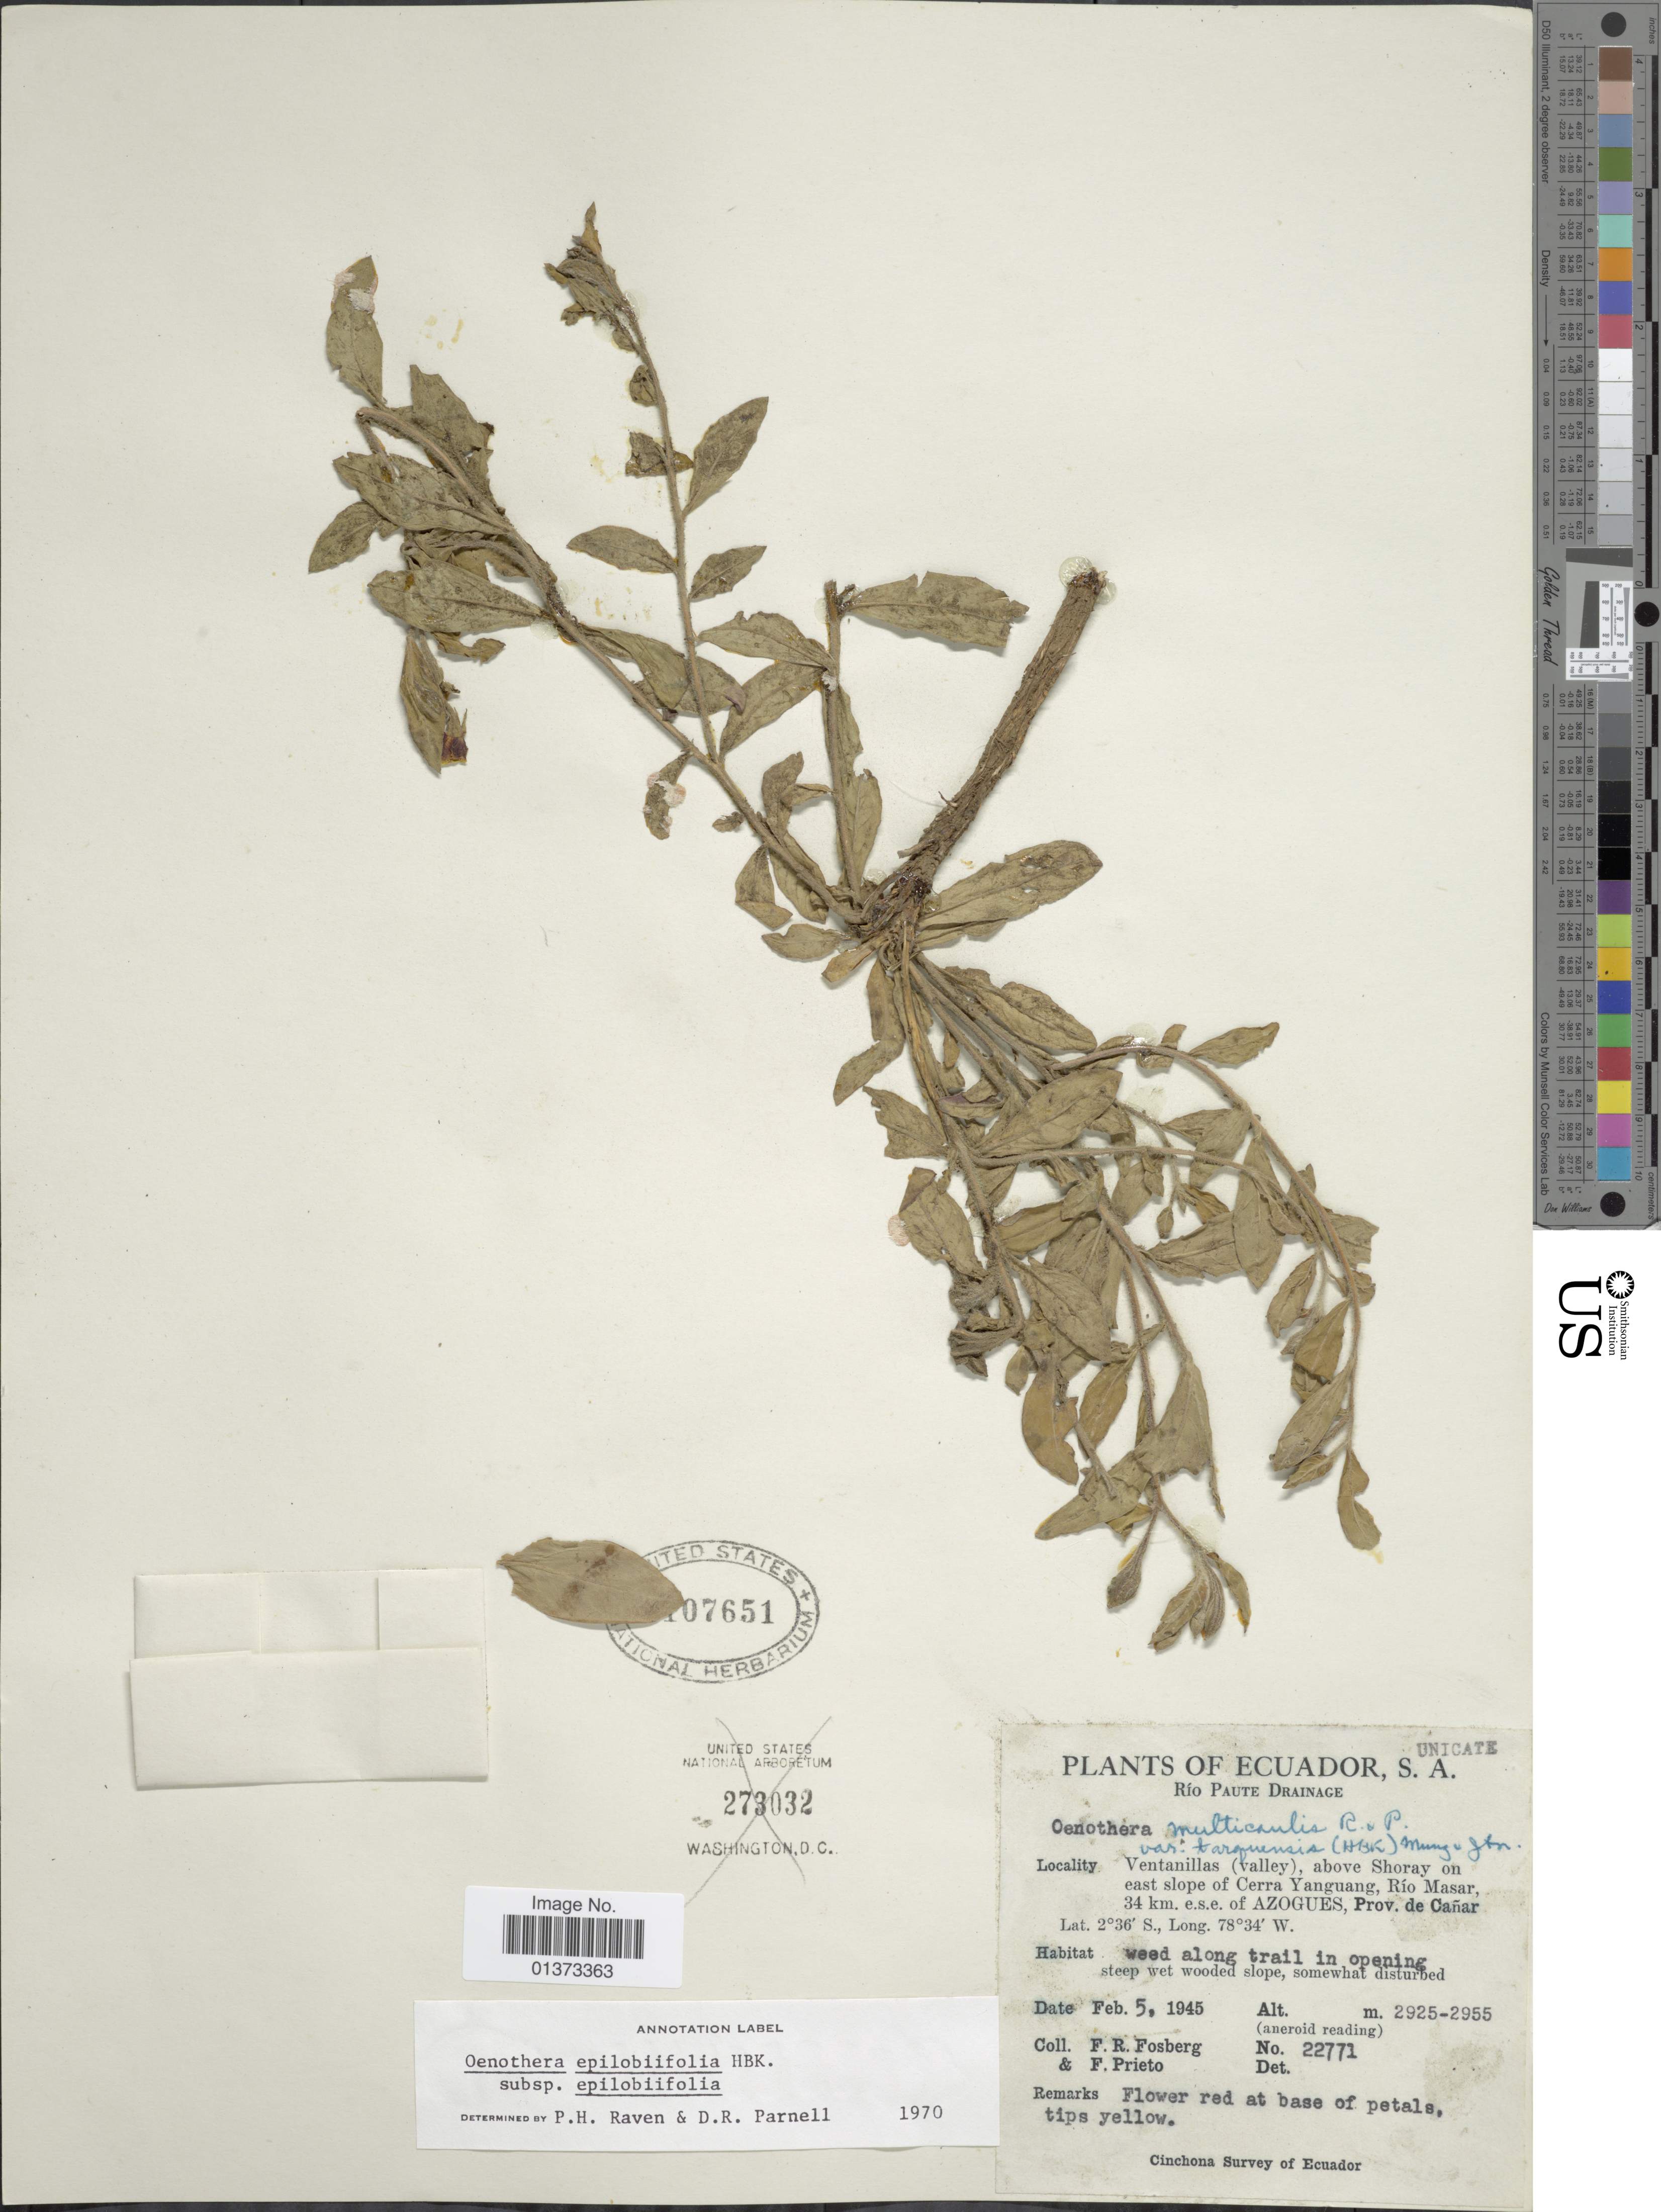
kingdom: Plantae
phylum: Tracheophyta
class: Magnoliopsida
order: Myrtales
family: Onagraceae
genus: Oenothera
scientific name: Oenothera epilobiifolia subsp. epilobiifolia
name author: Kunth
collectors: F. R. Fosberg & F. Prieto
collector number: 22771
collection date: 1945-02-05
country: Ecuador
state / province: Cañar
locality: Río Paute Drainage, Ventanillas (valley), above Shoray on east slope of Cerra Yanguang, Río Masar, 34 km. e.s.e of Azogues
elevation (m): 2925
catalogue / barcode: US 107651